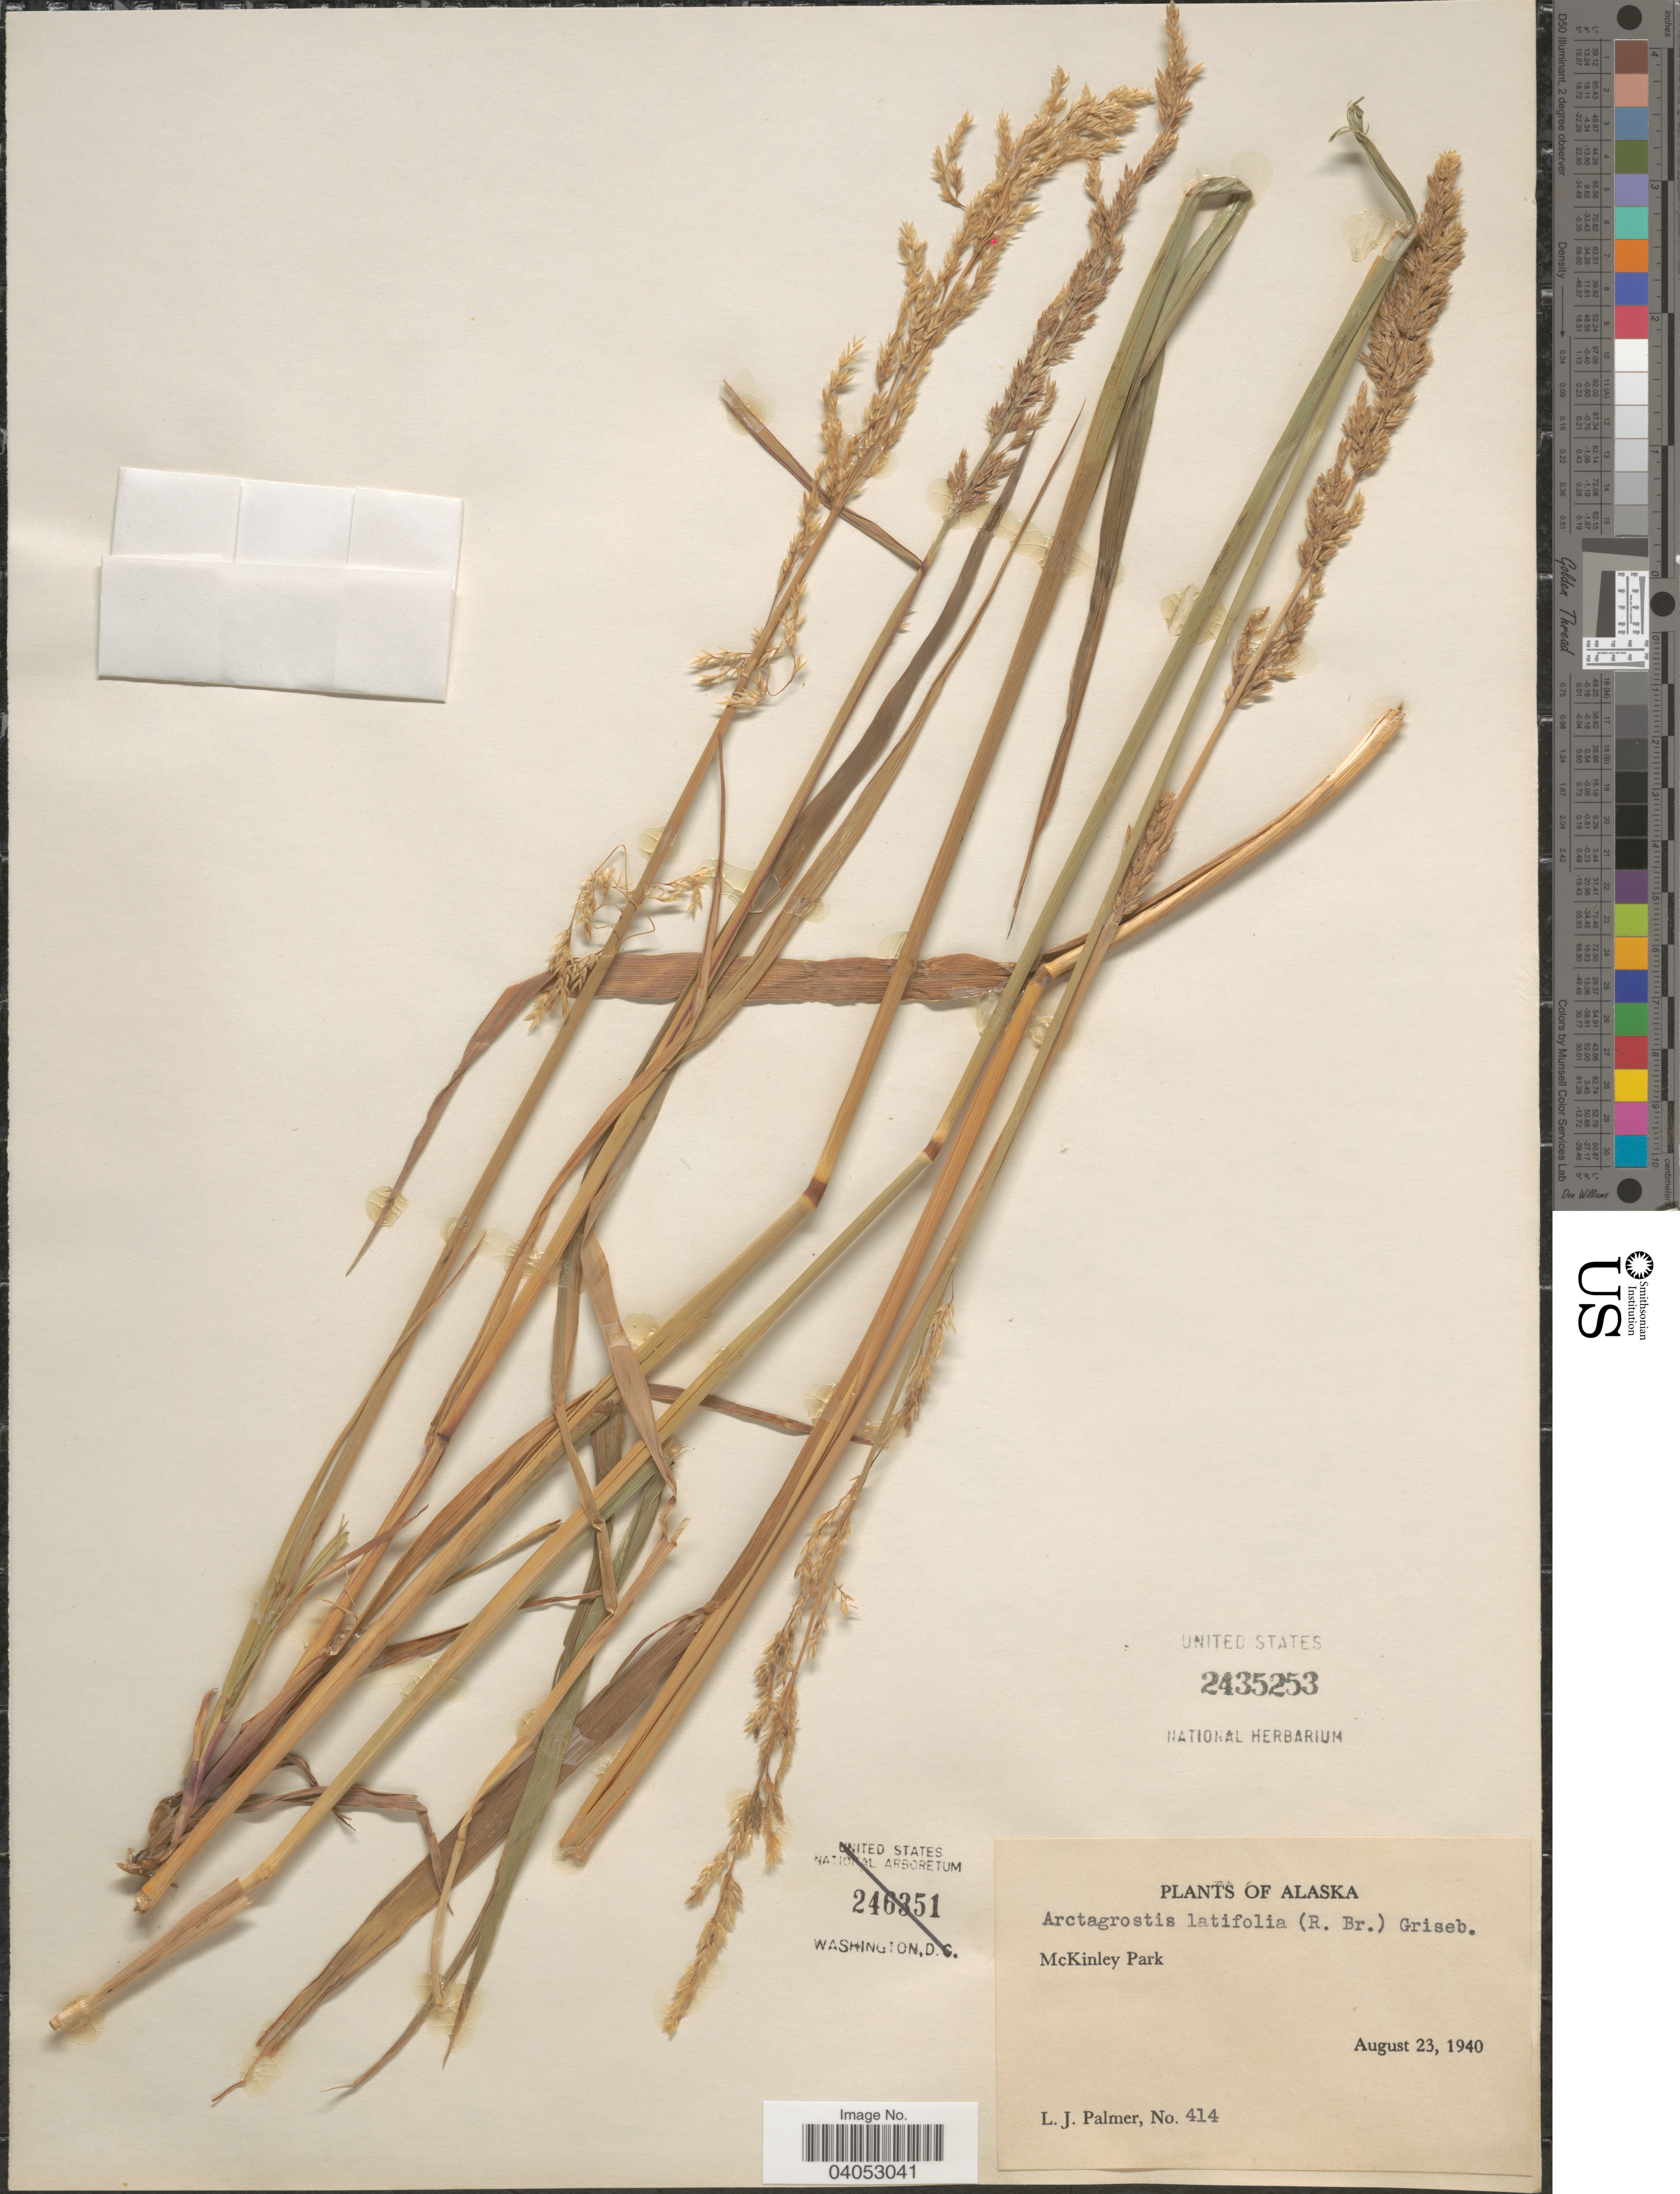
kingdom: Plantae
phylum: Tracheophyta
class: Liliopsida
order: Poales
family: Poaceae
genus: Arctagrostis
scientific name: Arctagrostis latifolia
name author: (R. Br.) Griseb.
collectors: L. J. Palmer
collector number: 414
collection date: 1940-08-23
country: United States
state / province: Alaska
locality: McKinley Park.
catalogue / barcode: US 2435253